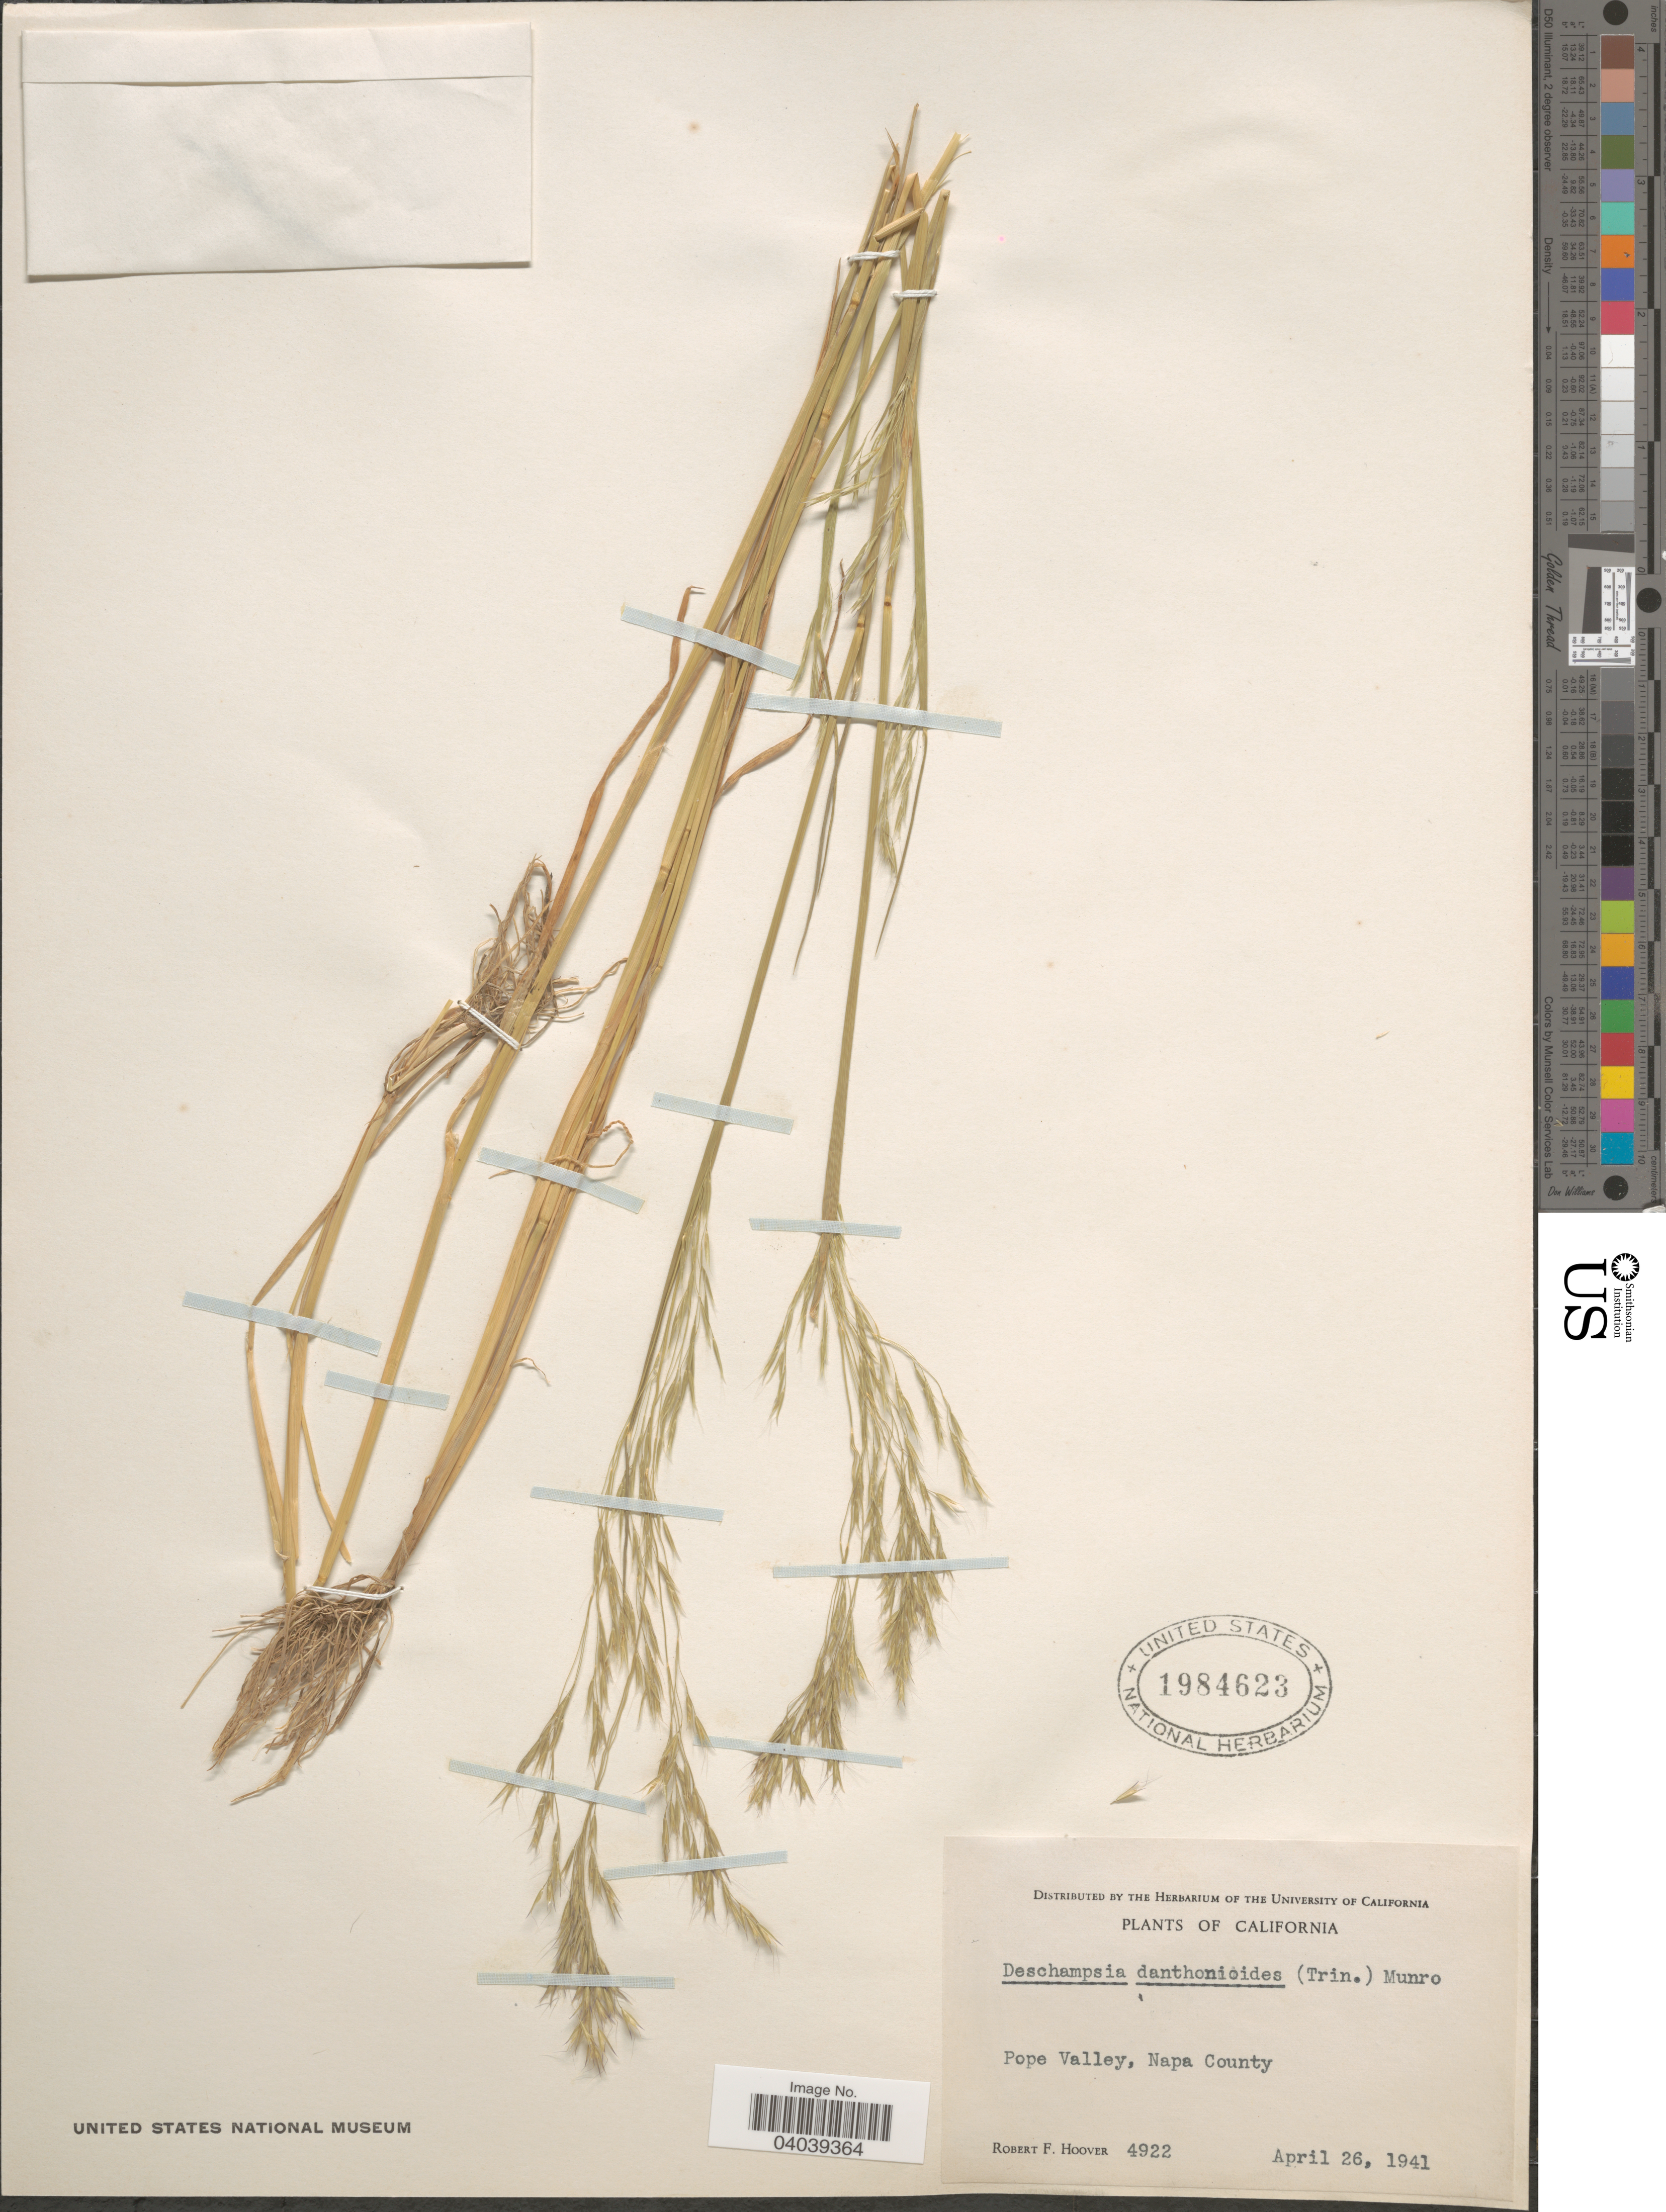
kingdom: Plantae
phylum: Tracheophyta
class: Liliopsida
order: Poales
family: Poaceae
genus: Deschampsia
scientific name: Deschampsia danthonioides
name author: (Trin.) Munro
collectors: R. F. Hoover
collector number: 4922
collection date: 1941-04-26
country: United States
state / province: California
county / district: Napa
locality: Pope Valley, Napa County.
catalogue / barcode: US 1984623